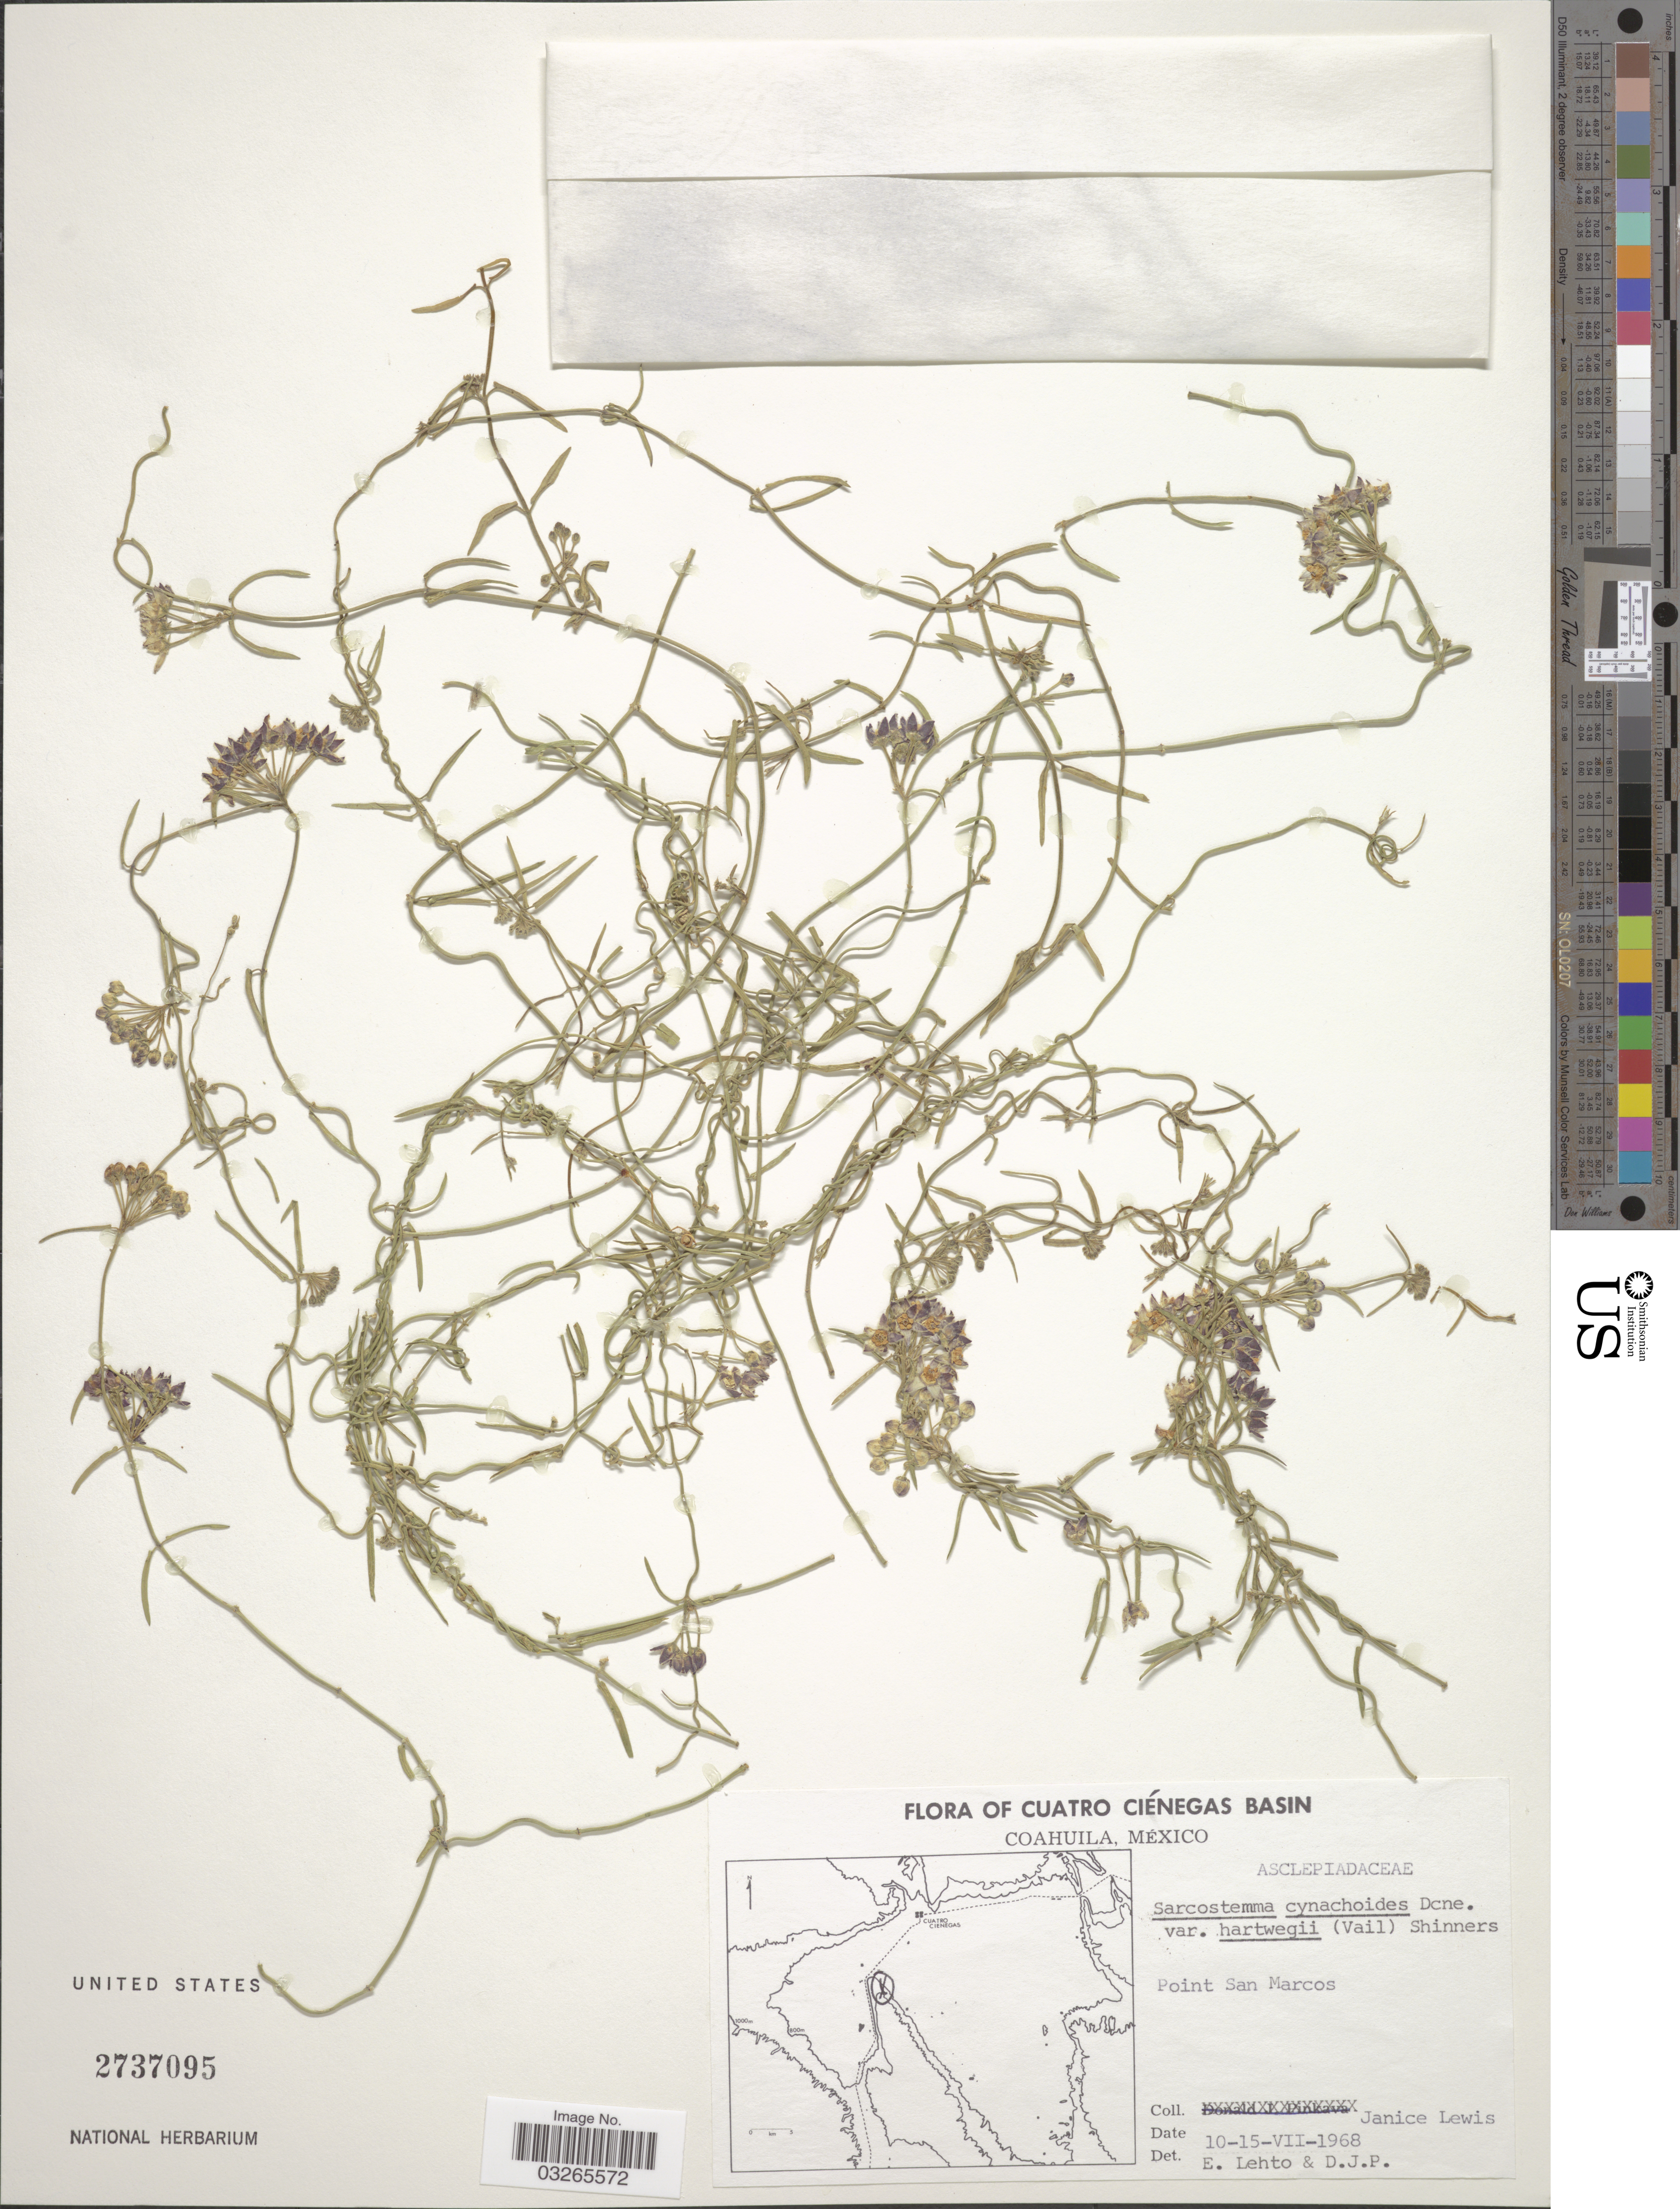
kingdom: Plantae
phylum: Tracheophyta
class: Magnoliopsida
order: Gentianales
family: Apocynaceae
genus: Sarcostemma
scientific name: Sarcostemma cynanchoides subsp. hartwegii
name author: (Vail) R.W. Holm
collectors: J. Lewis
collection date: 1968-07-10/1968-07-15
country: Mexico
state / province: Coahuila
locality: Cuatro Ciénegas Basin, Coahuila, Mexico, Point San Marcos.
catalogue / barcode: US 2737095